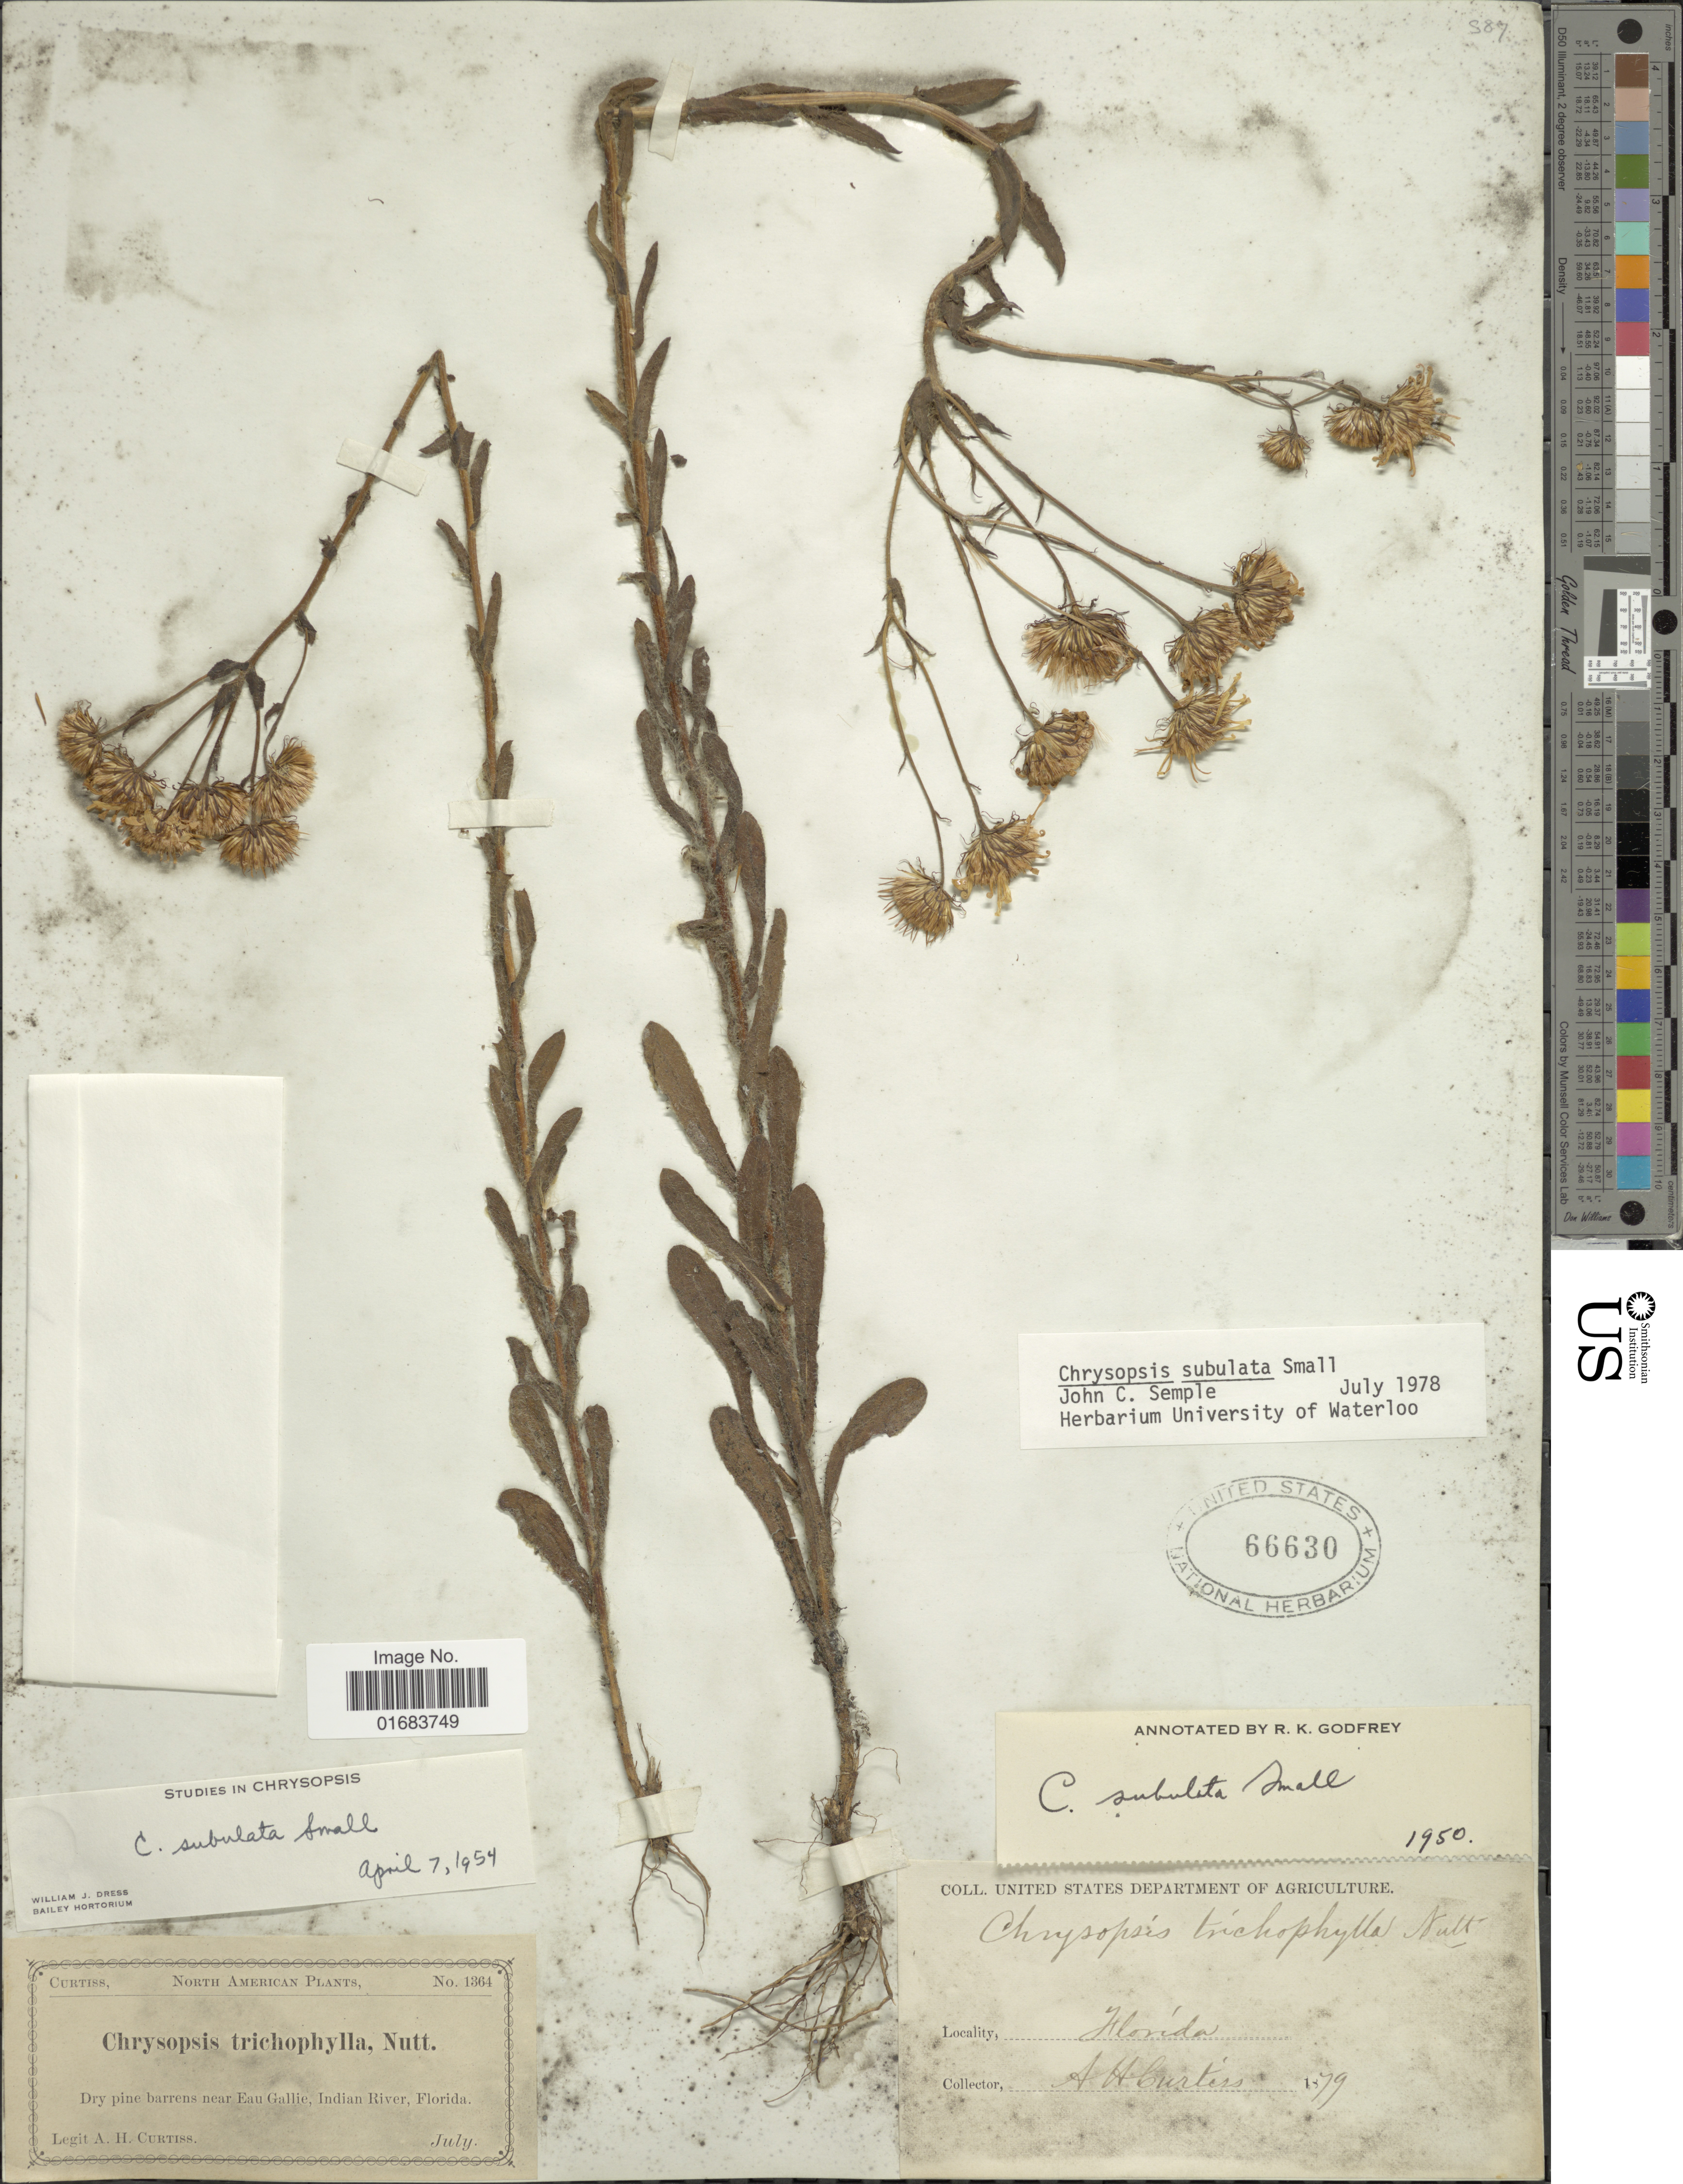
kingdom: Plantae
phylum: Tracheophyta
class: Magnoliopsida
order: Asterales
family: Asteraceae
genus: Chrysopsis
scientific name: Chrysopsis subulata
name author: Small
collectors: A. H. Curtiss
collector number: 1364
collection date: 1879-07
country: United States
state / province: Florida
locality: North American, near Eau Gallie, Indian River.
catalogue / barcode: US 66630